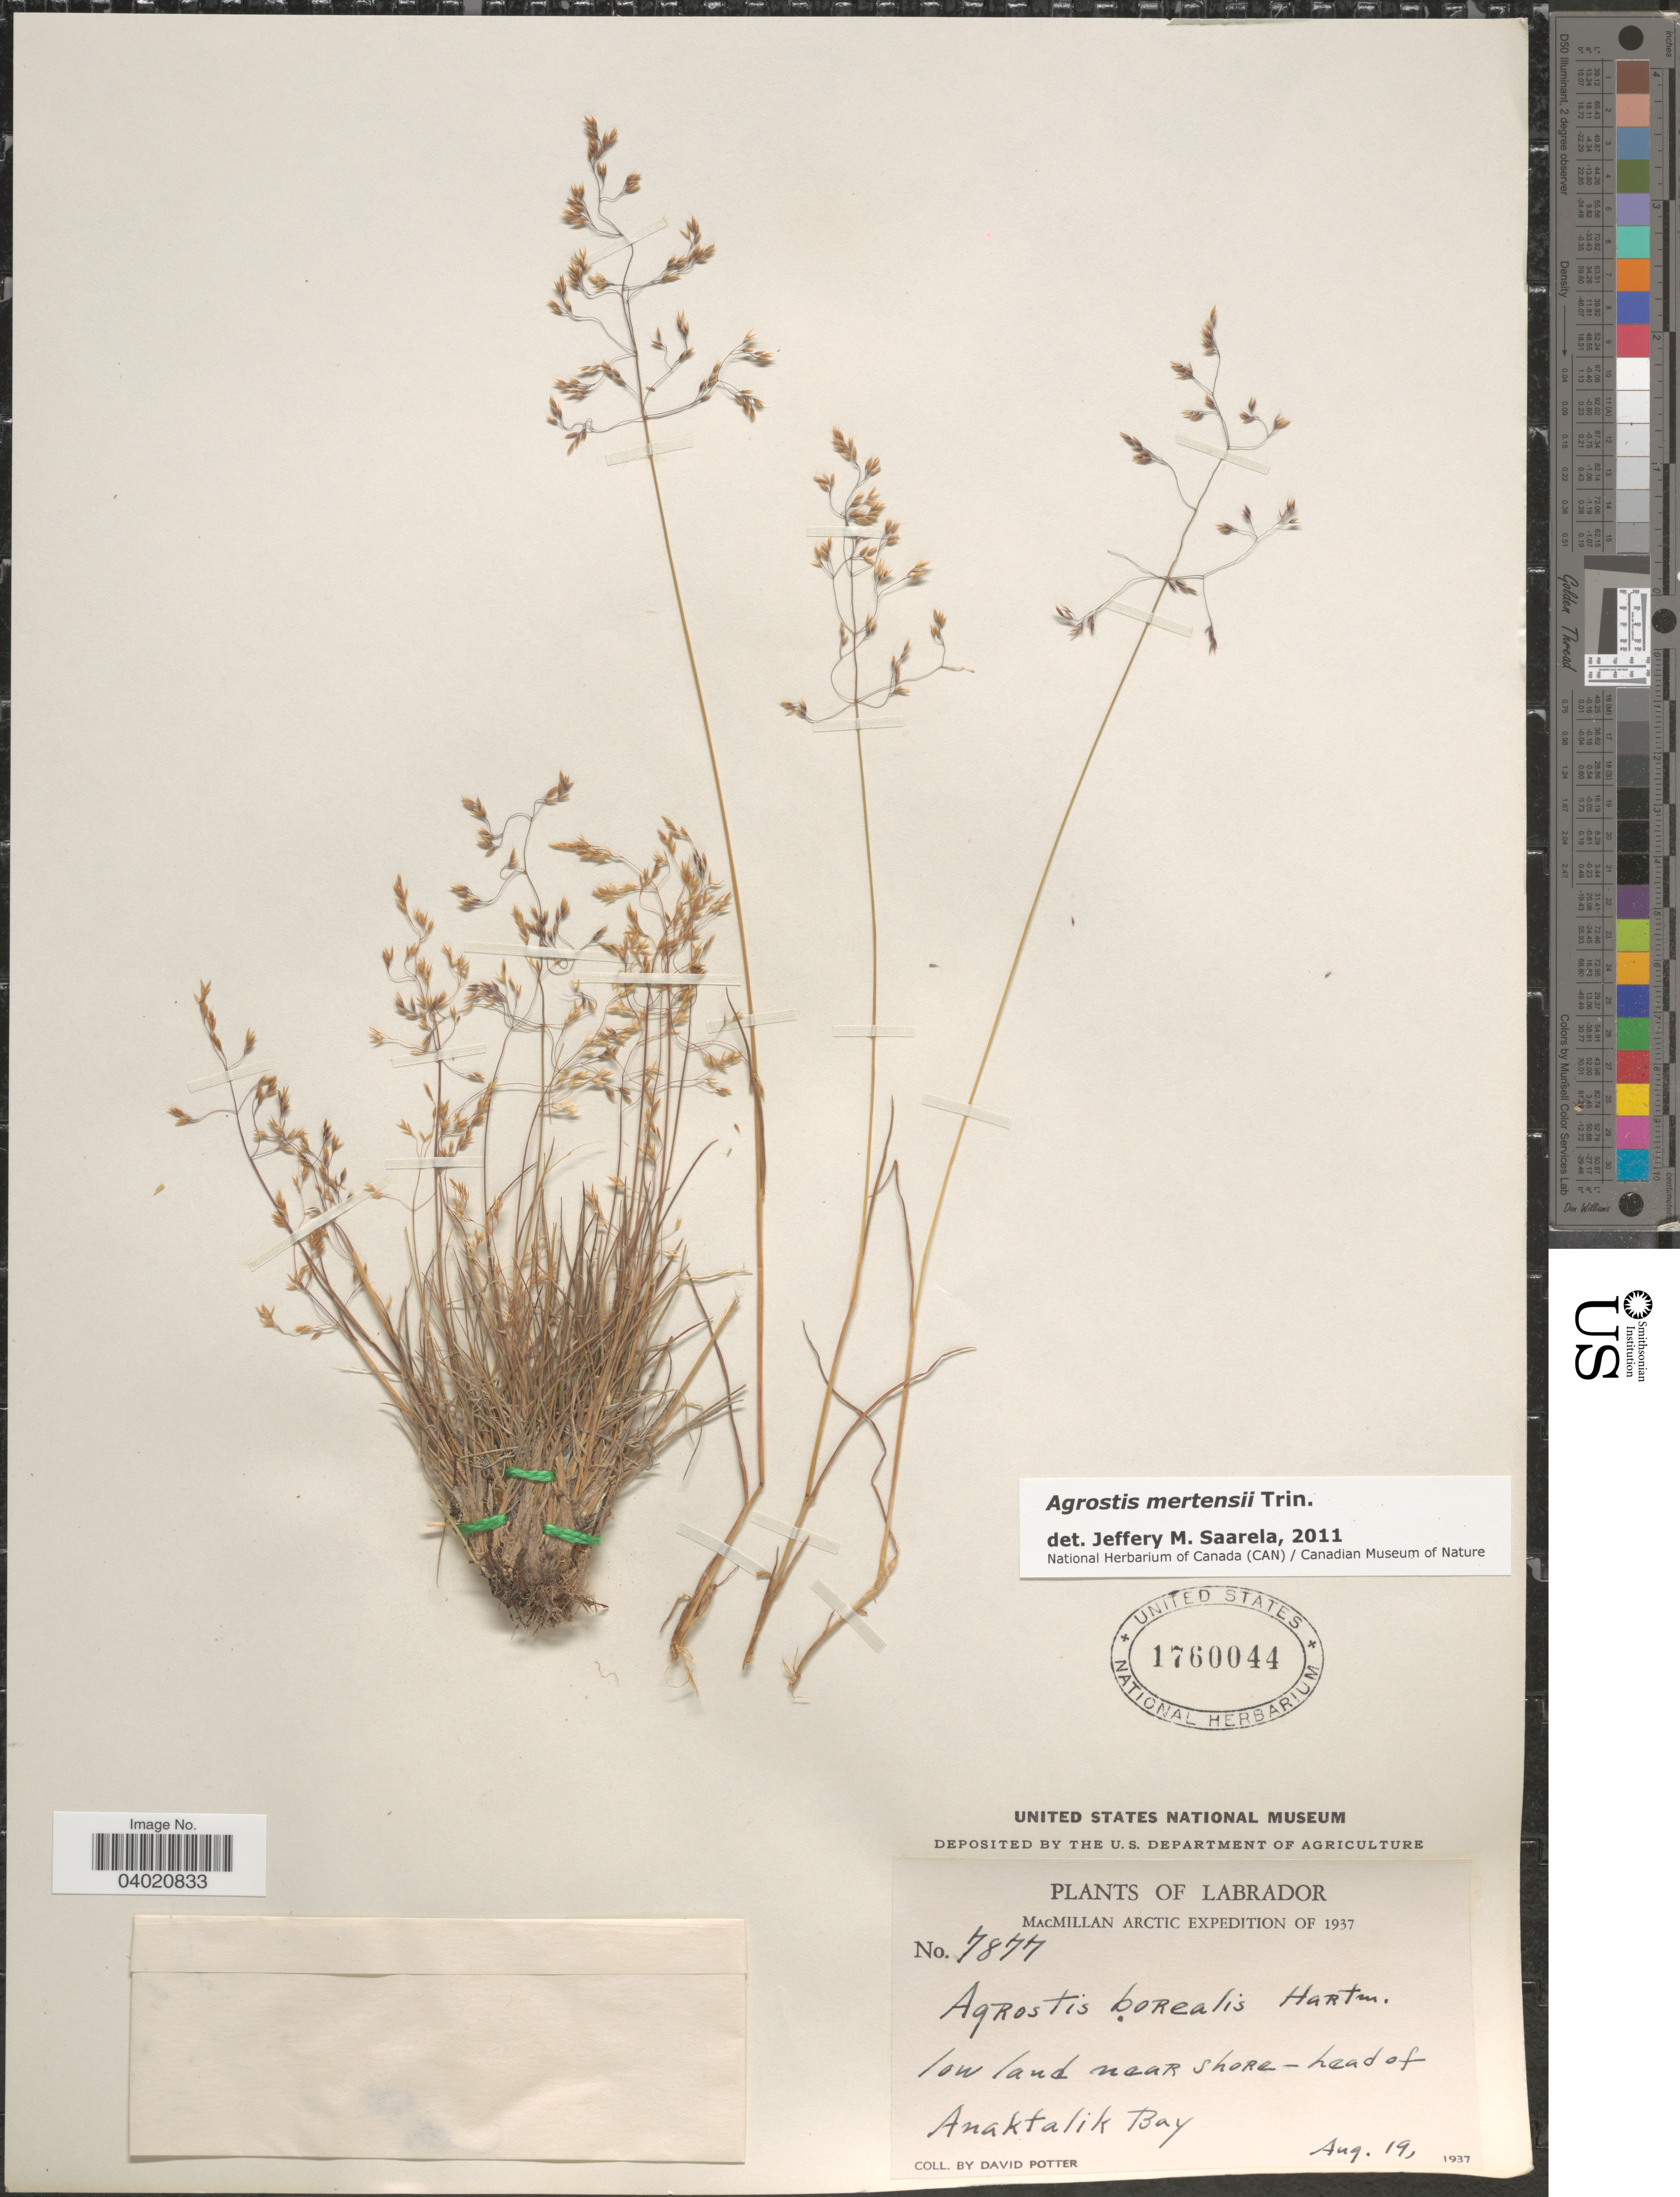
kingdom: Plantae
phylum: Tracheophyta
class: Liliopsida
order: Poales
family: Poaceae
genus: Agrostis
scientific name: Agrostis mertensii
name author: Trin.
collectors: D. Potter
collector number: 7877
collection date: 1937-08-19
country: Canada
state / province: Newfoundland and Labrador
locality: Labrador. Low land near shore-head of Anaktalak Bay.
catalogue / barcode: US 1760044